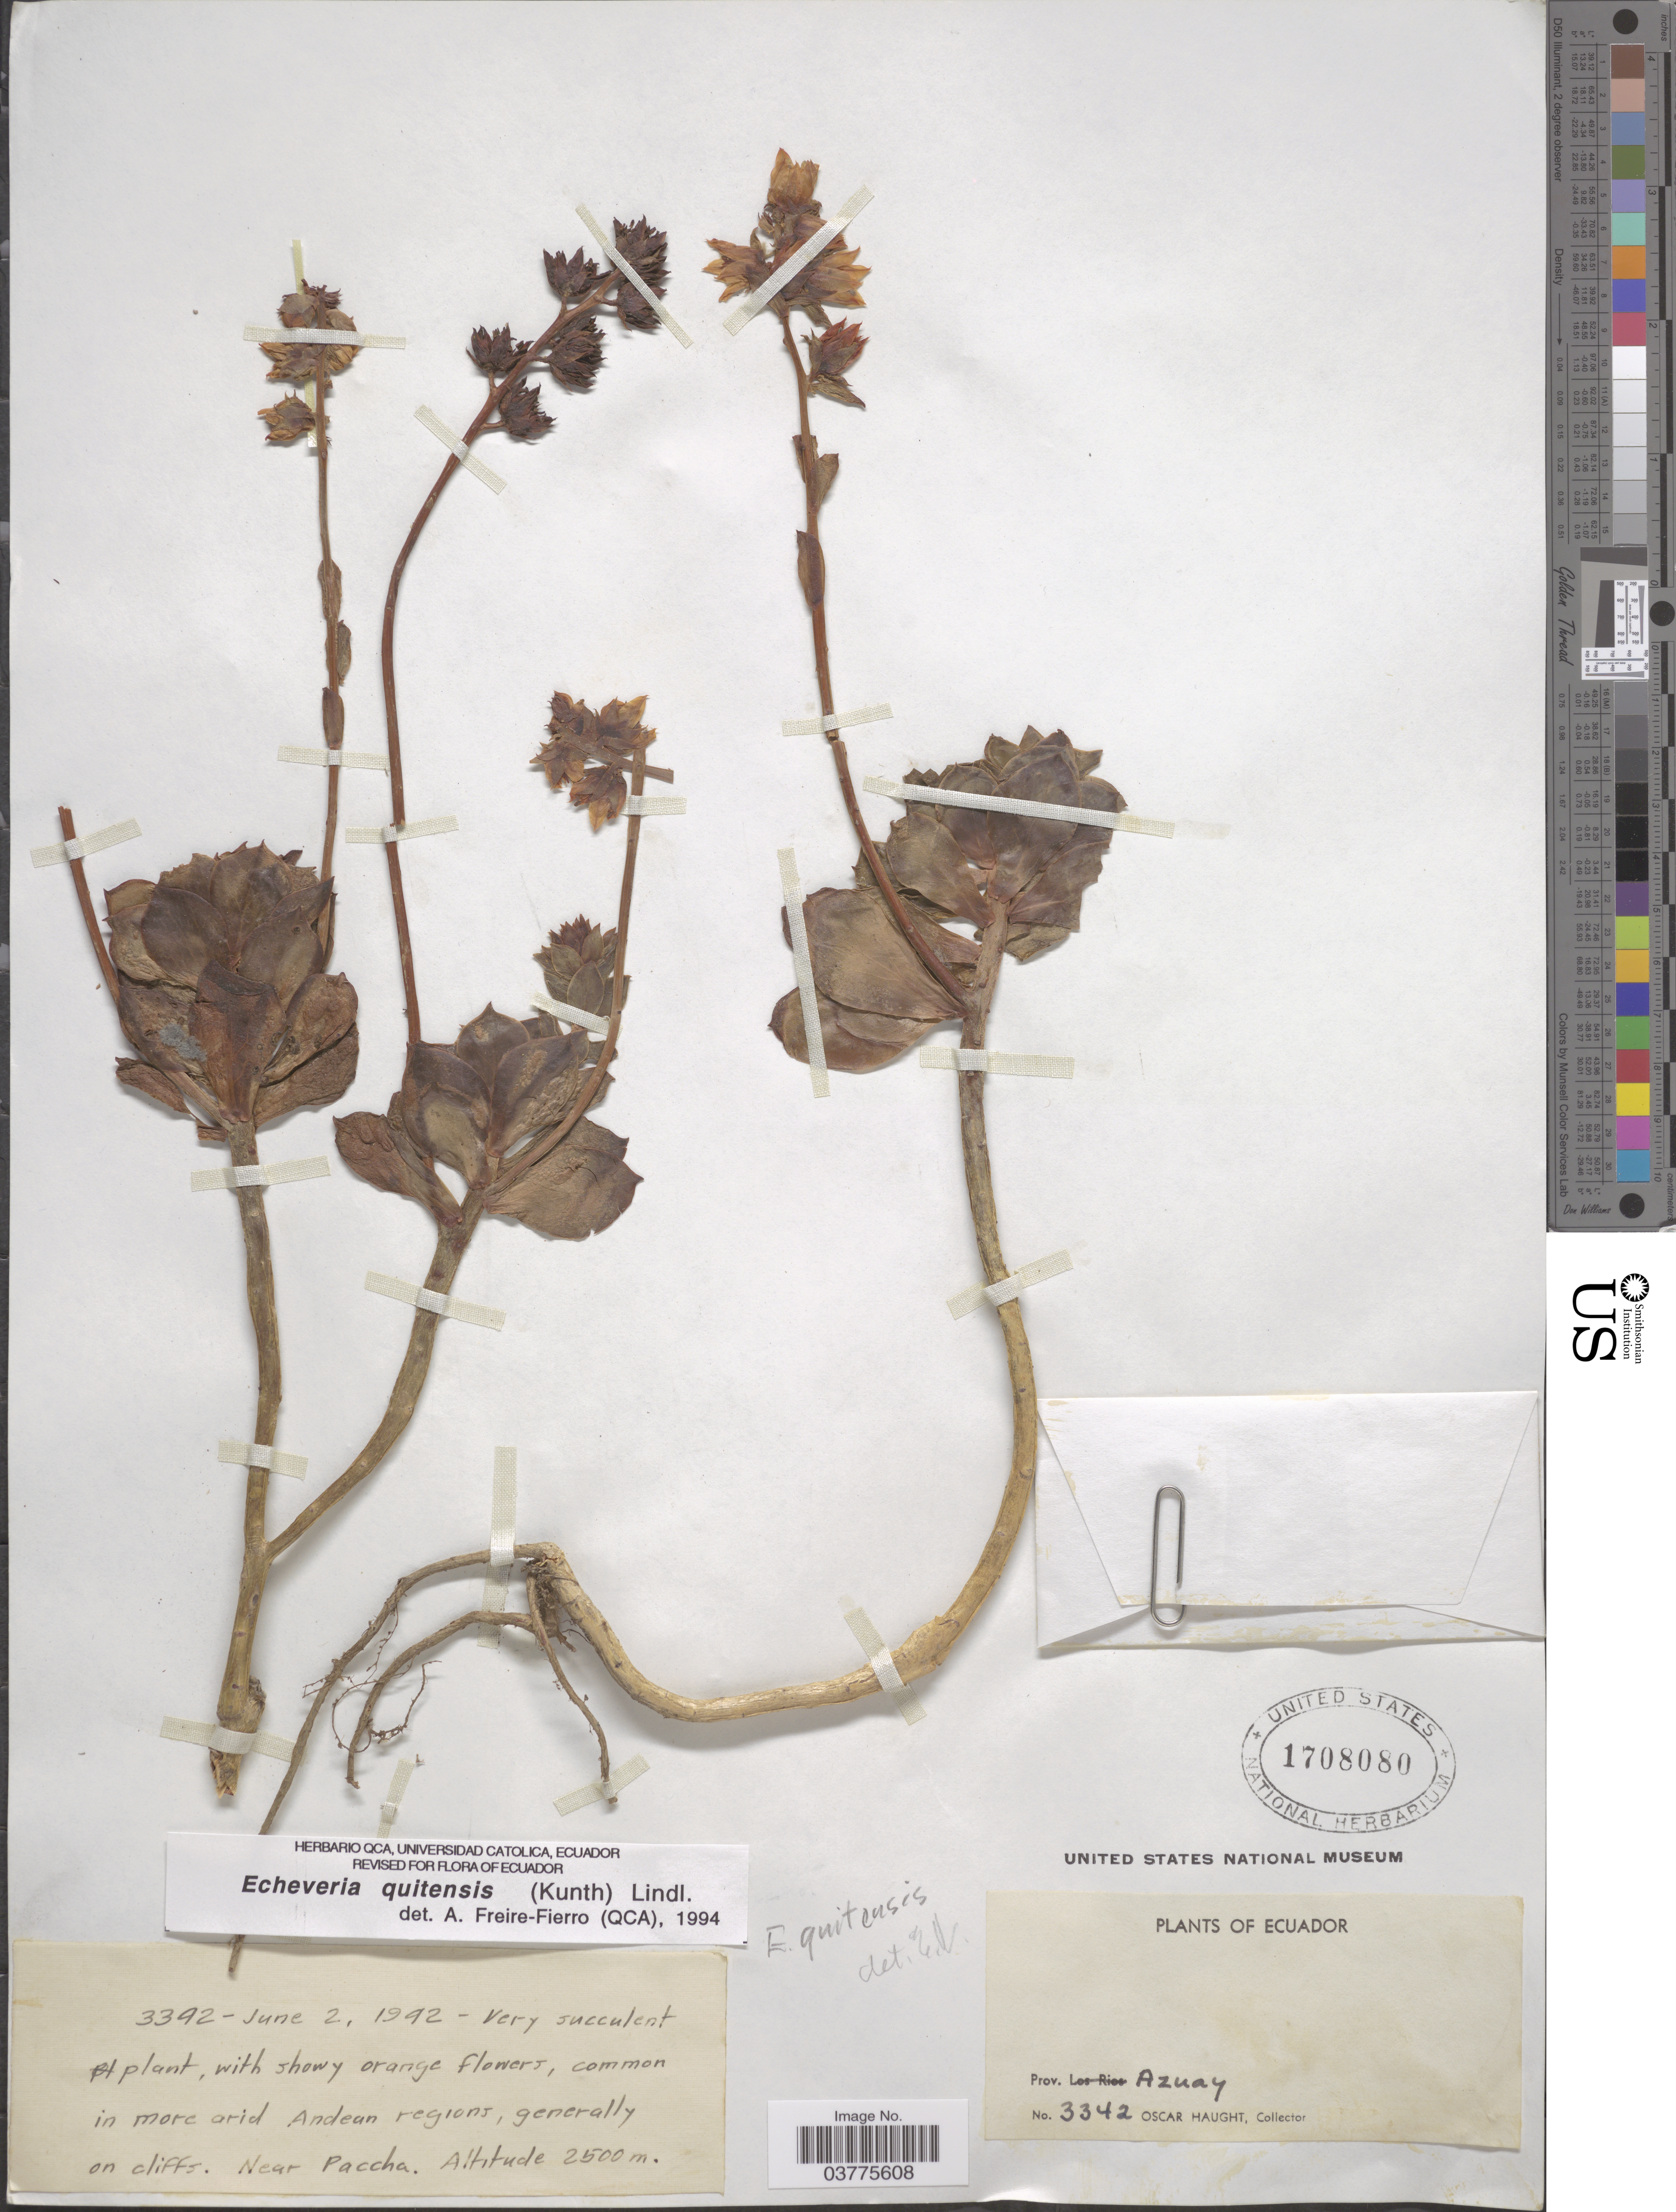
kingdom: Plantae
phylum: Tracheophyta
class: Magnoliopsida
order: Saxifragales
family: Crassulaceae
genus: Echeveria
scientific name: Echeveria quitensis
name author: (Kunth) Lindl.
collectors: O. L. Haught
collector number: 3392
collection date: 1992-06-02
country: Ecuador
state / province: Azuay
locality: Common in more arid Andean regions, generally on cliffs. Near Paccha.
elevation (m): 2500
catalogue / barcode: US 1708080